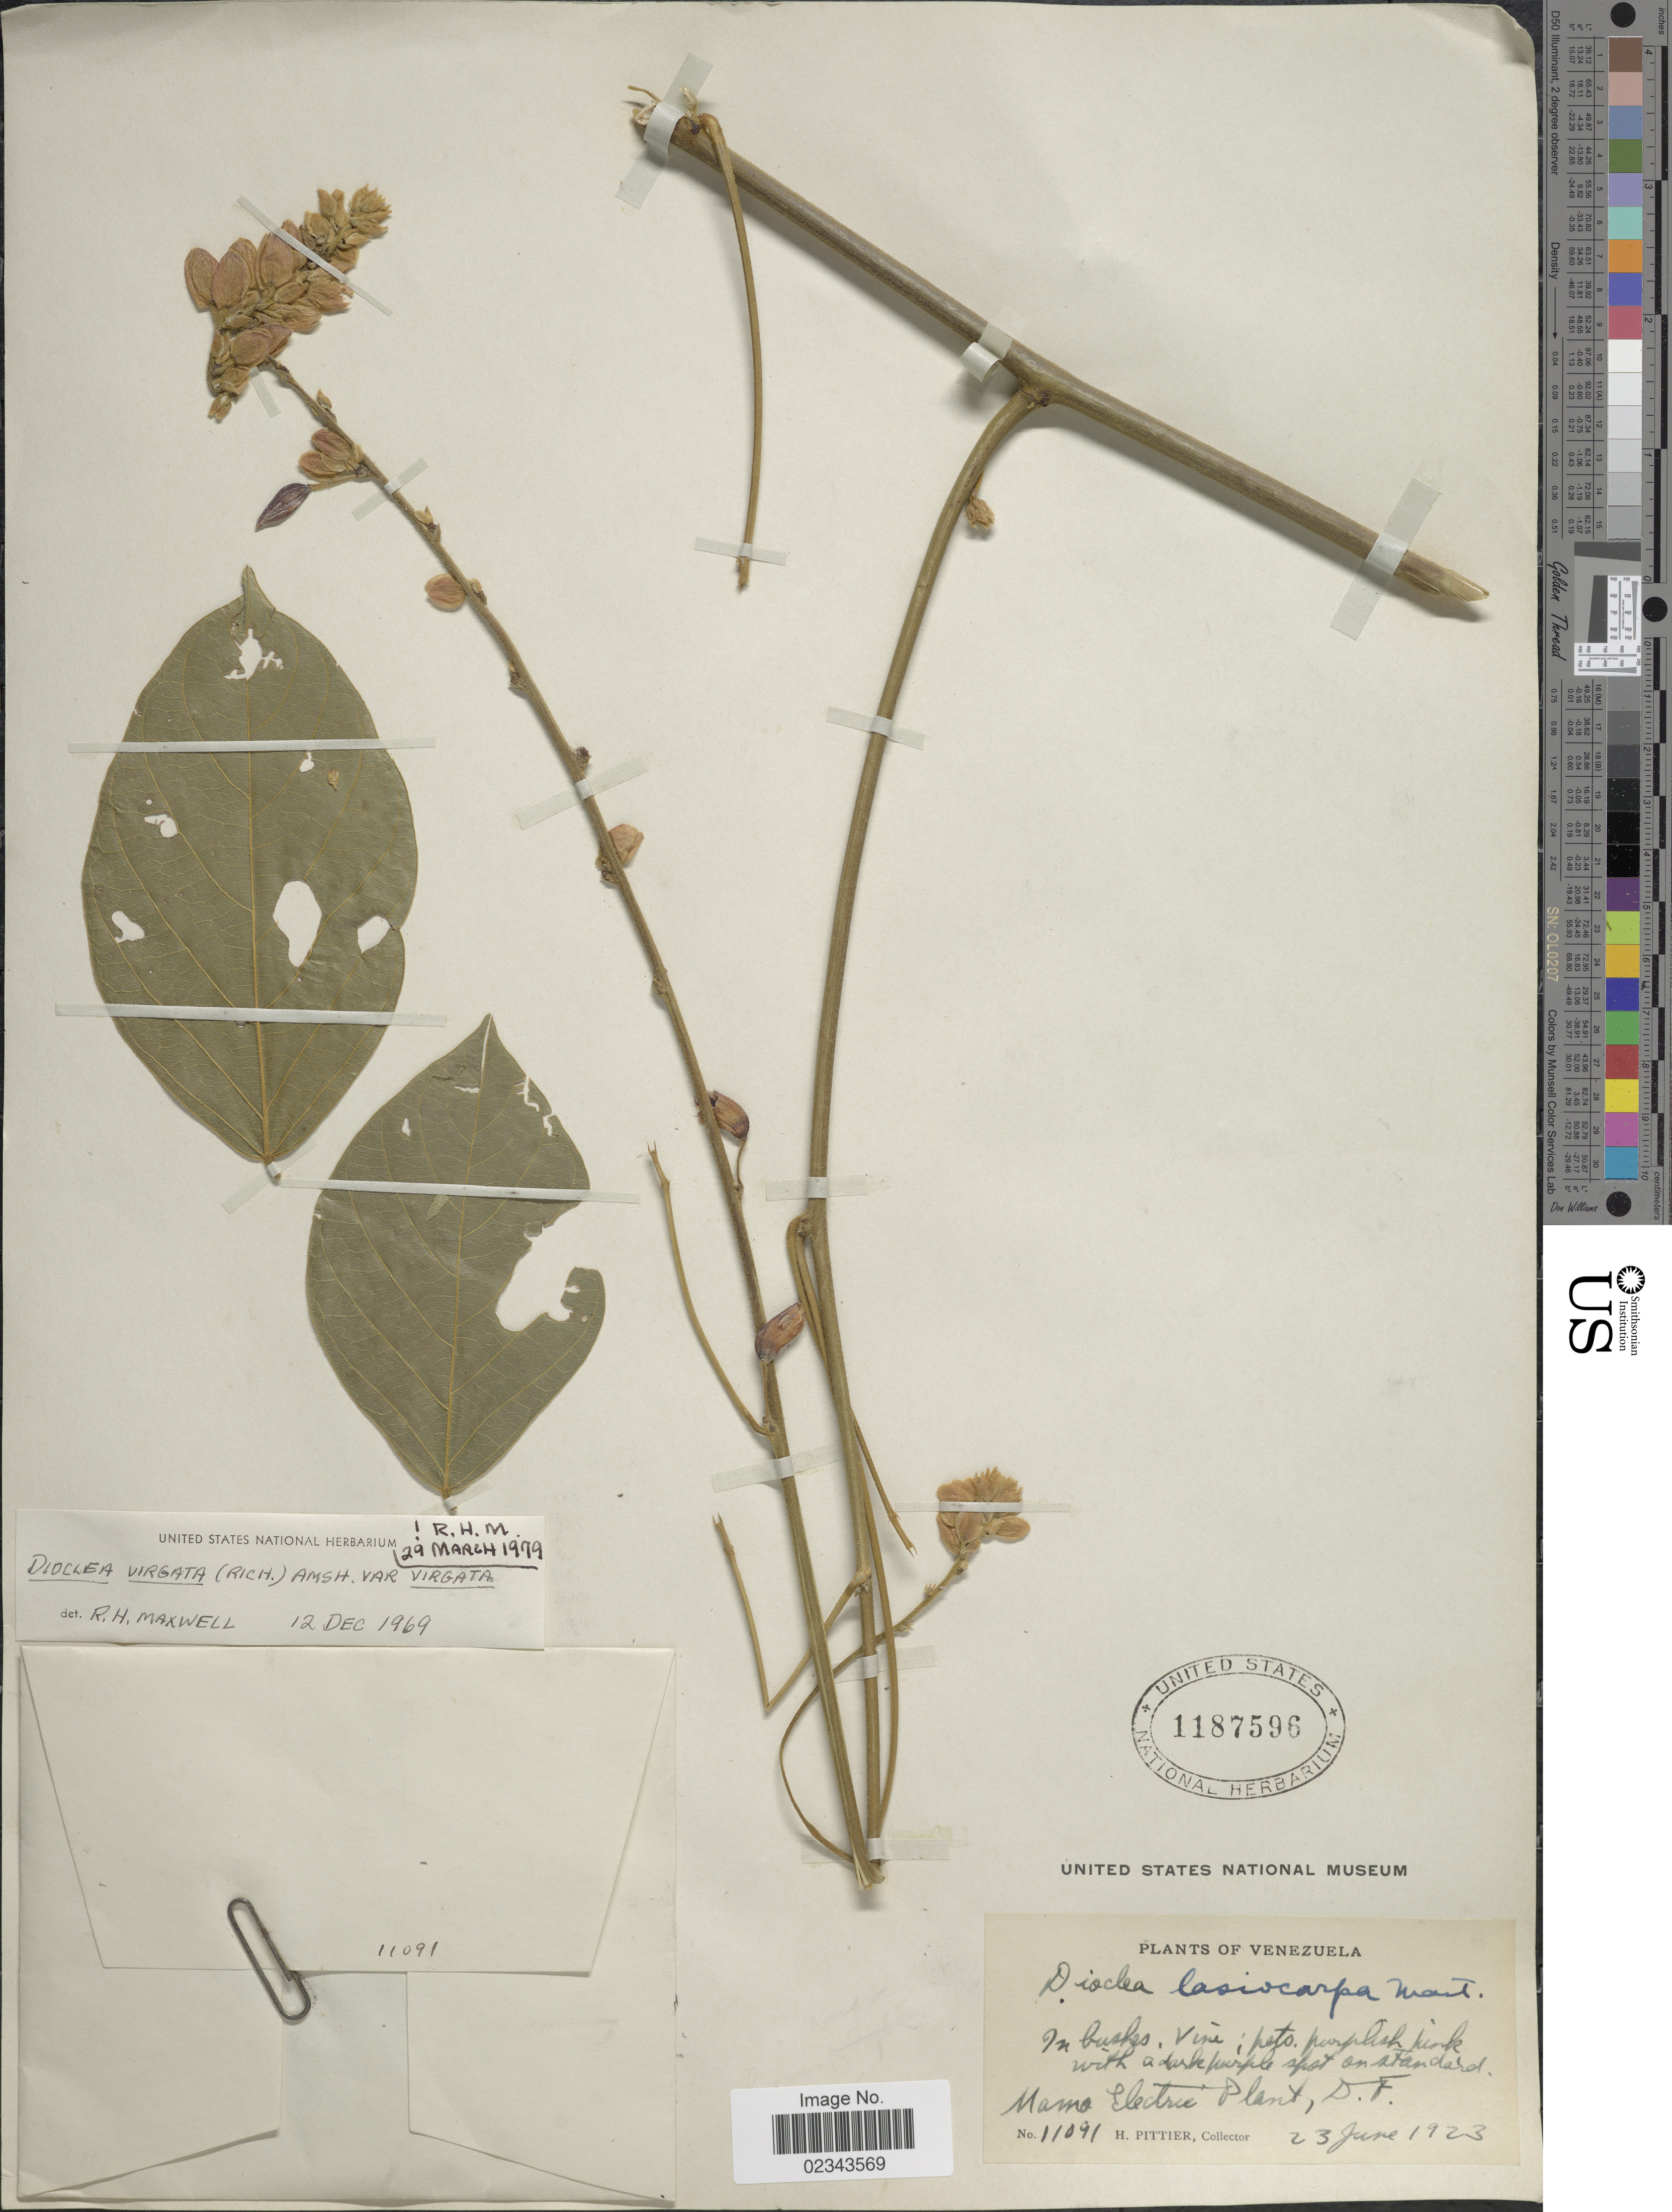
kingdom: Plantae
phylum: Tracheophyta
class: Magnoliopsida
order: Fabales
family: Fabaceae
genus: Dioclea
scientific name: Dioclea virgata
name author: (Rich.) Amshoff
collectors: H. F. Pittier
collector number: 11091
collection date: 1923-06-23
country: Venezuela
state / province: Distrito Federal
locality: In banks, Mamo Electric Plant, D.F.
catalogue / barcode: US 1187596